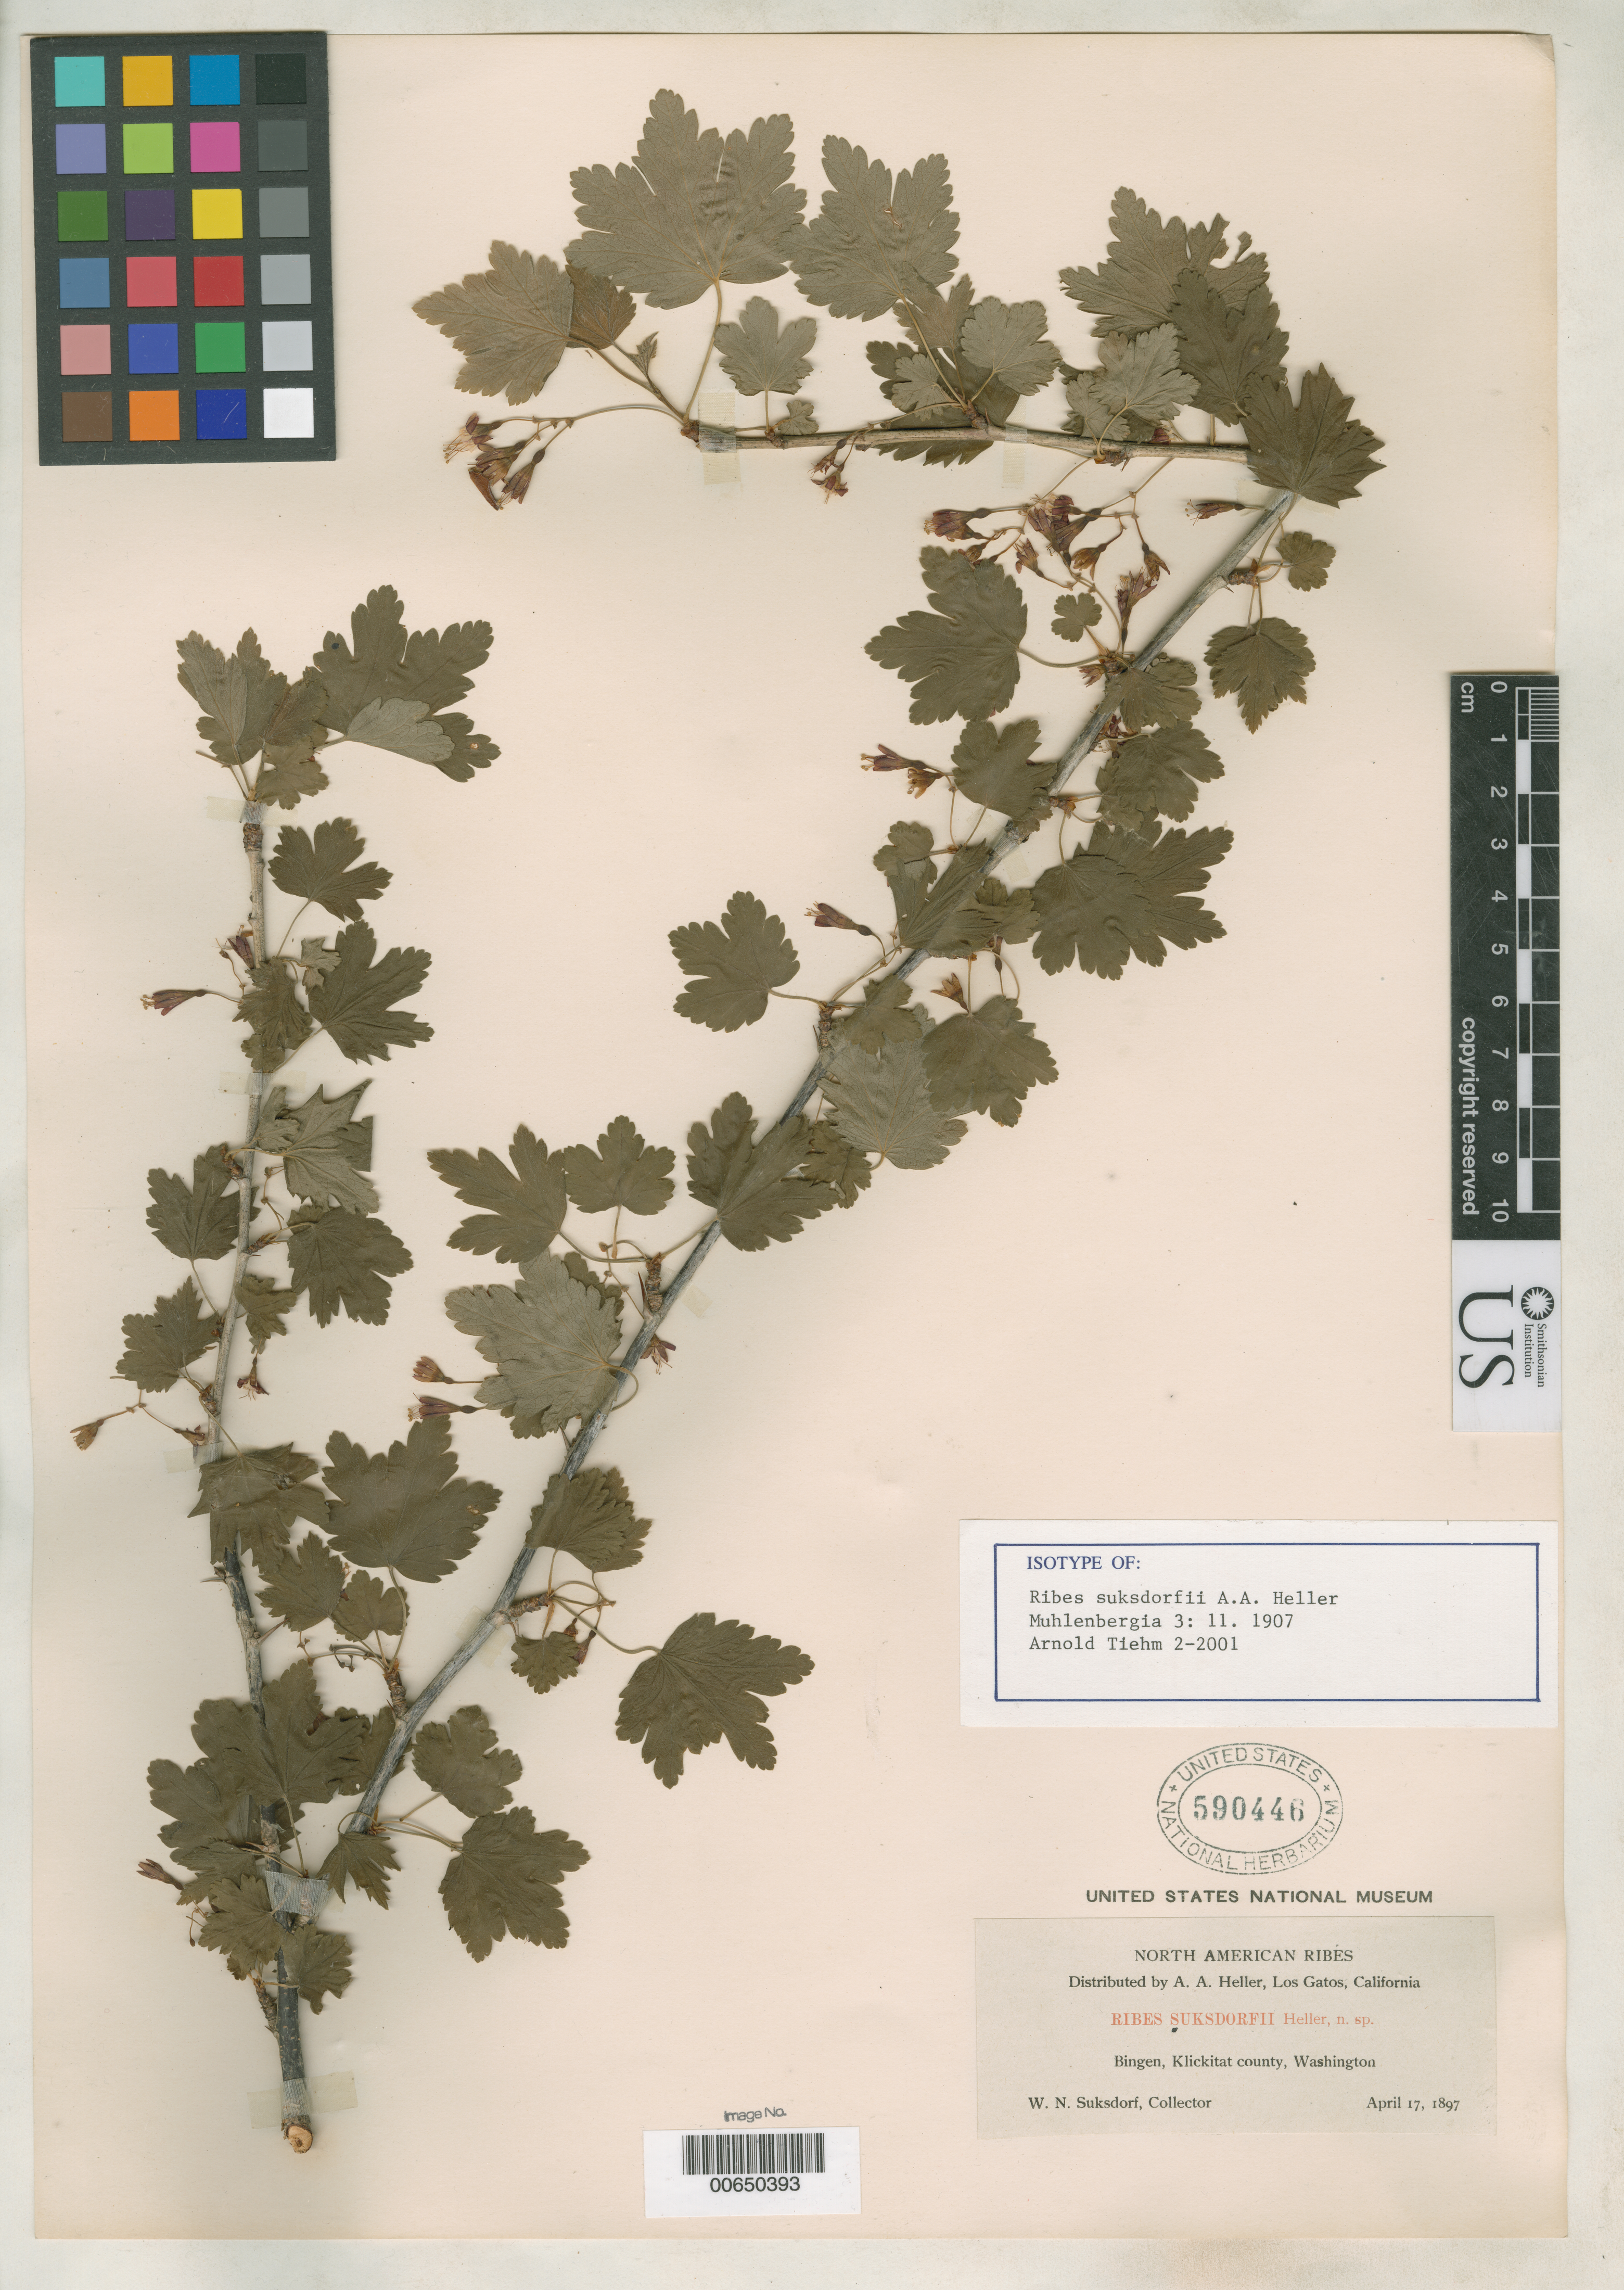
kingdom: Plantae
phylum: Tracheophyta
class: Magnoliopsida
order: Saxifragales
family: Grossulariaceae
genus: Ribes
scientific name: Ribes suksdorfii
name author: A. Heller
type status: Isotype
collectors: W. N. Suksdorf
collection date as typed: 17 Apr 1897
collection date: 1897-04-17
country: United States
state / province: Washington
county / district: Klickitat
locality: Bingen.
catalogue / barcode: US 590446